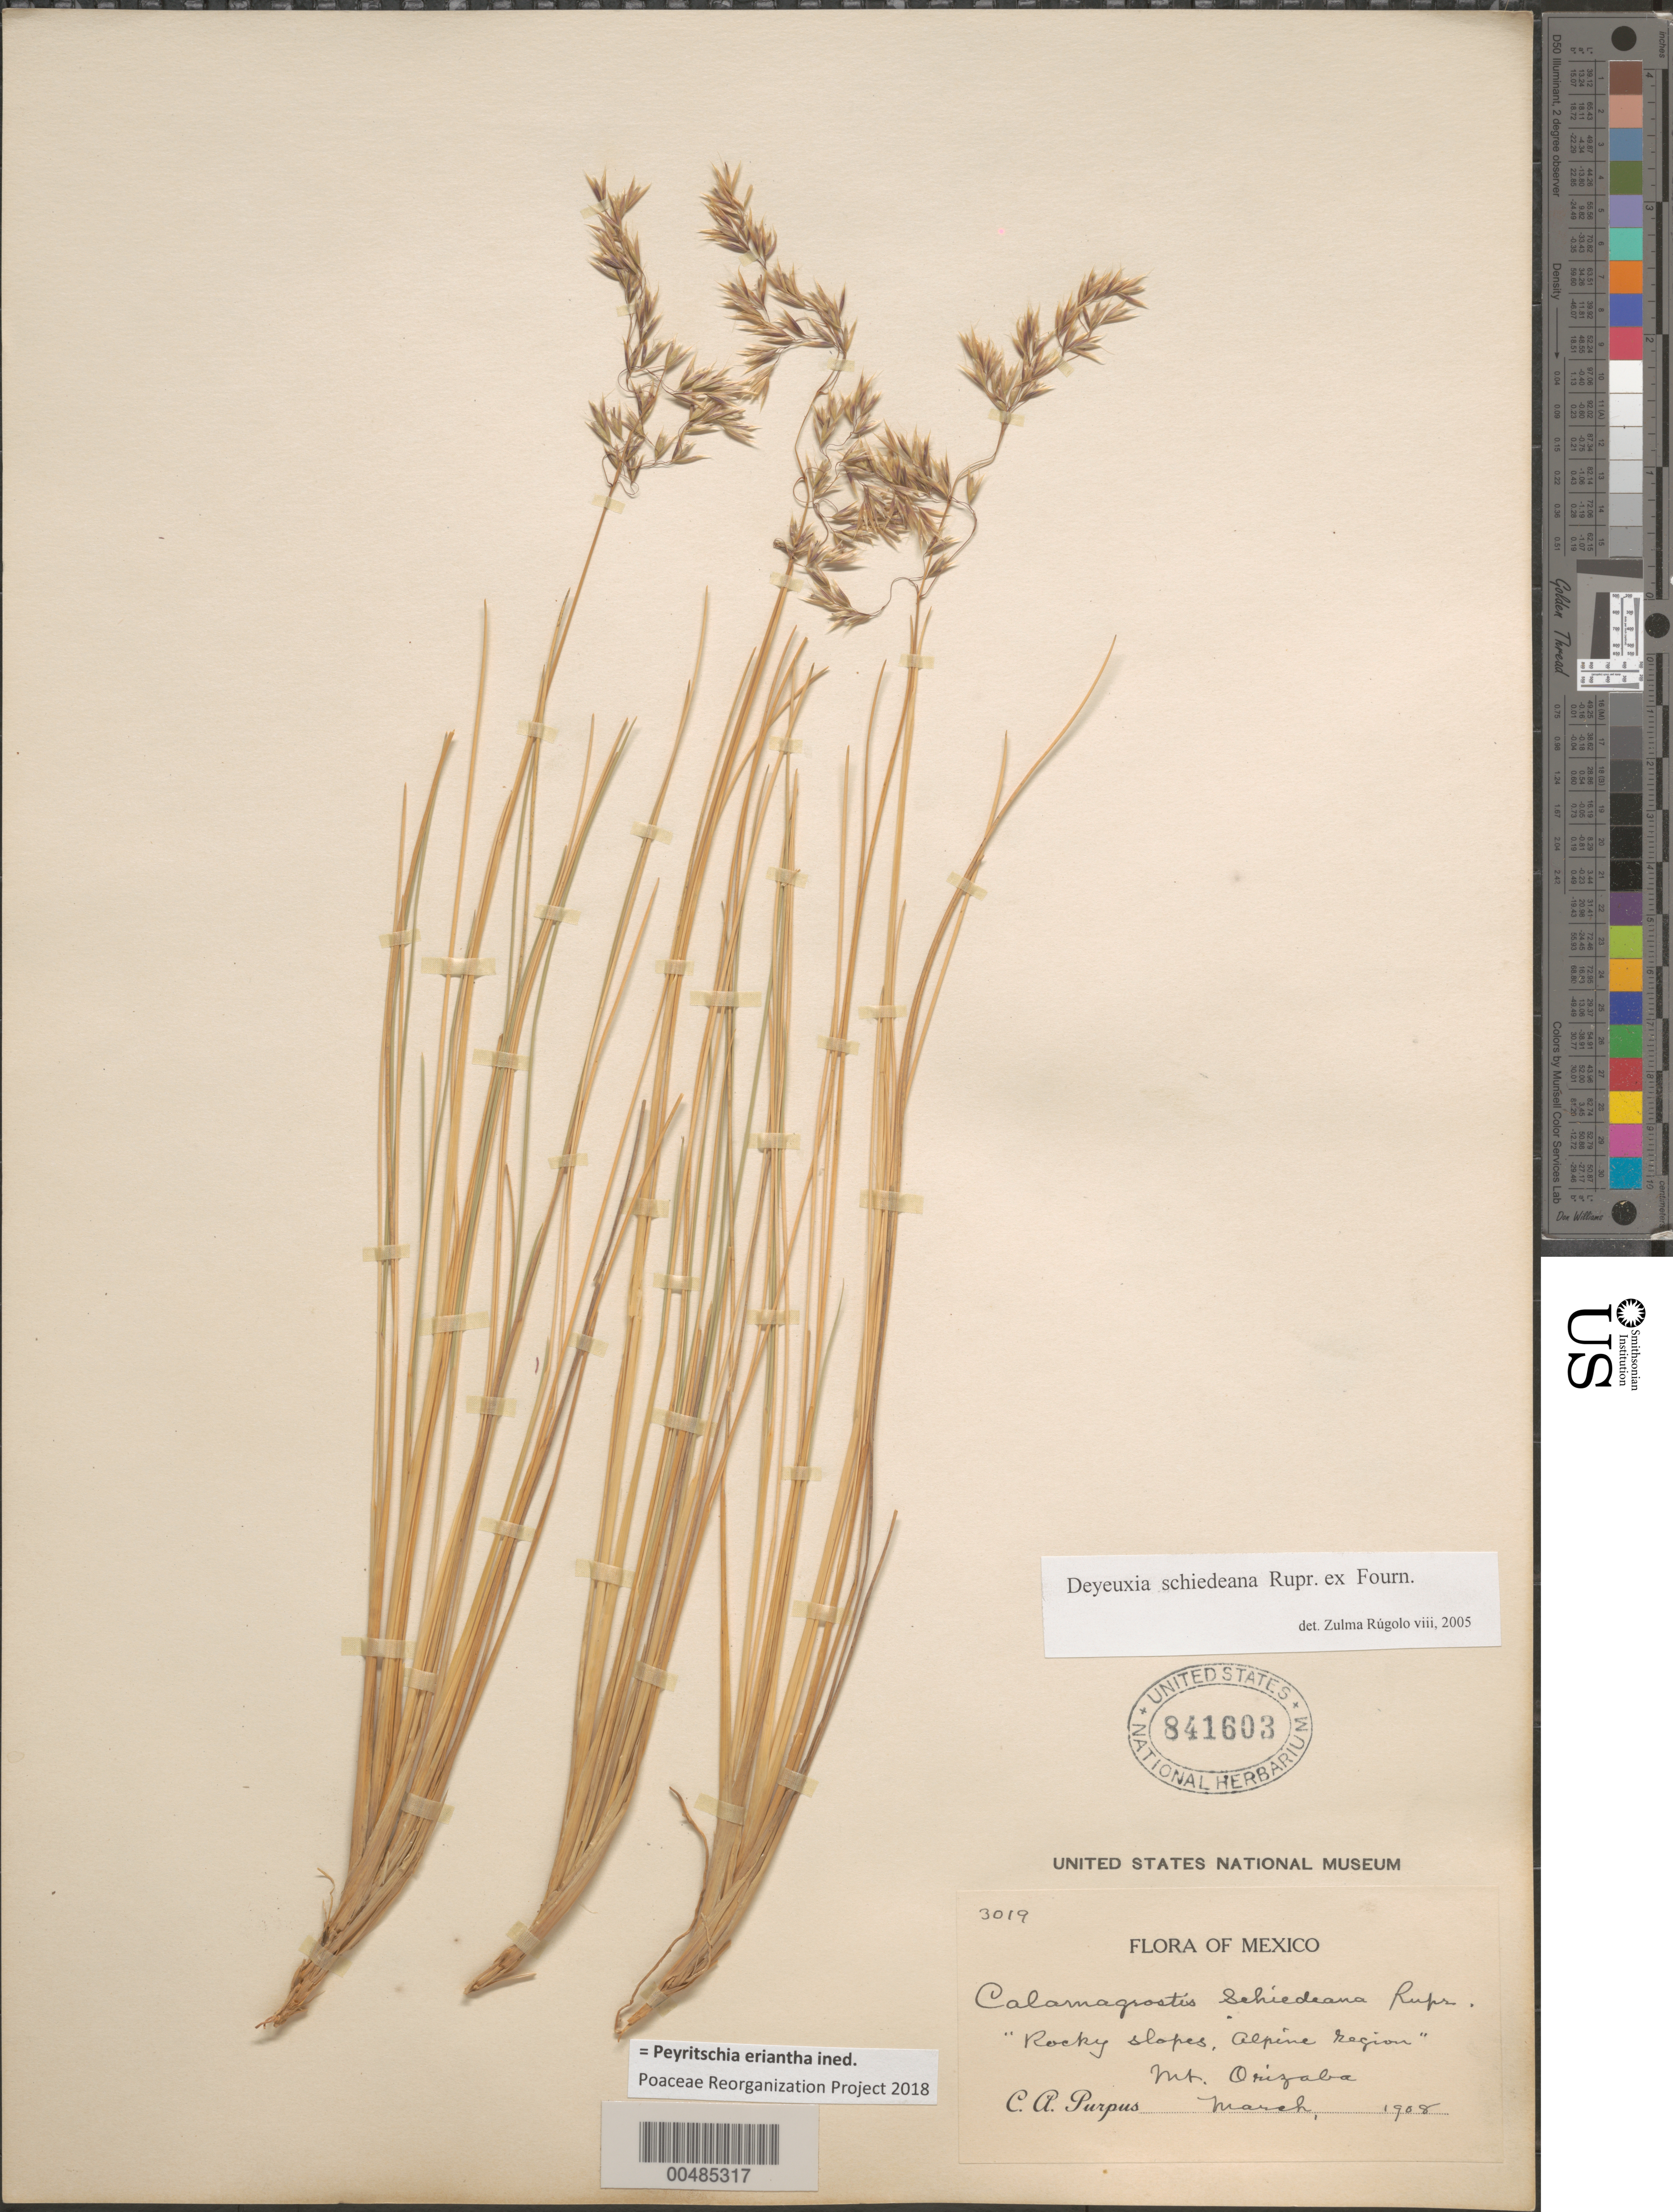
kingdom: Plantae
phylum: Tracheophyta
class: Liliopsida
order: Poales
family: Poaceae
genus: Peyritschia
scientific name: Peyritschia eriantha ined.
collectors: C. A. Purpus et al.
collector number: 3019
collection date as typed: Mar 1908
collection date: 1908-03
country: Mexico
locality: Mt. Orizaba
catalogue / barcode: US 841603